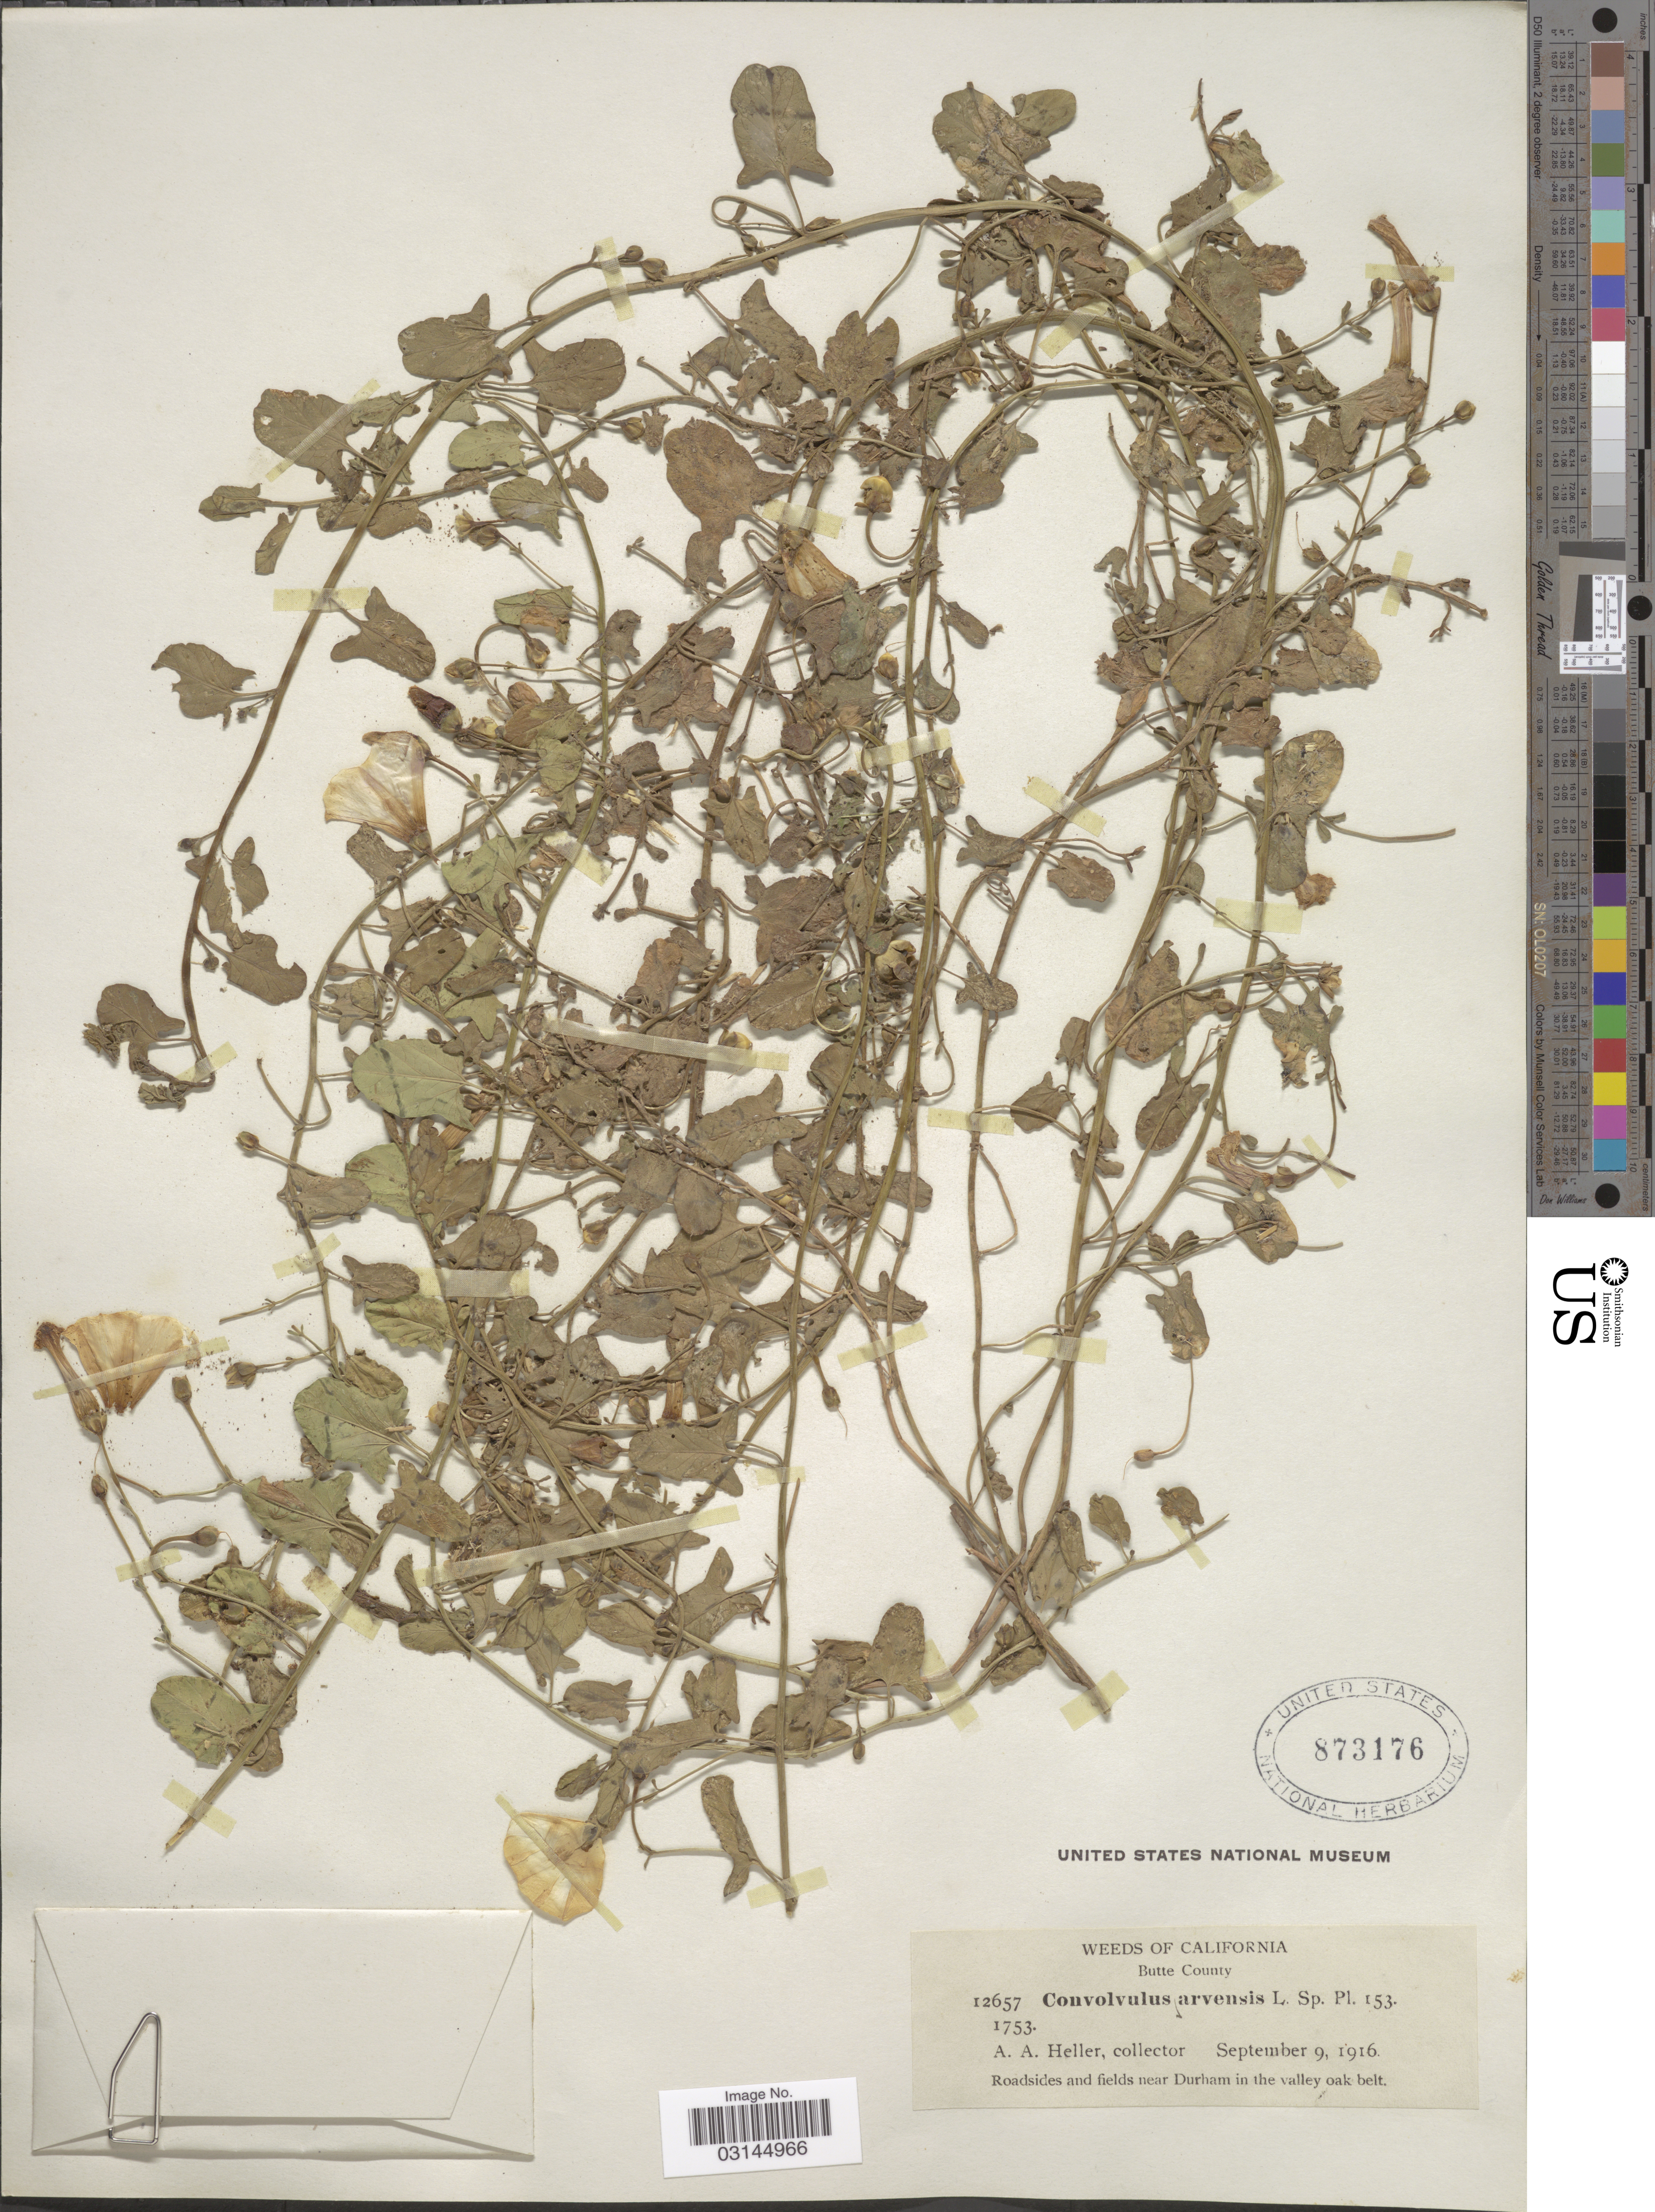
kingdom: Plantae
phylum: Tracheophyta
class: Magnoliopsida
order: Solanales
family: Convolvulaceae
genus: Convolvulus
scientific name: Convolvulus arvensis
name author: L.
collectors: A. A. Heller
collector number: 12657/1753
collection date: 1916-09-09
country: United States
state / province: California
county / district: Butte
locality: Weeds of California. Butte County. Roadsides and fields near Durham in the valley oak belt.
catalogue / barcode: US 873176